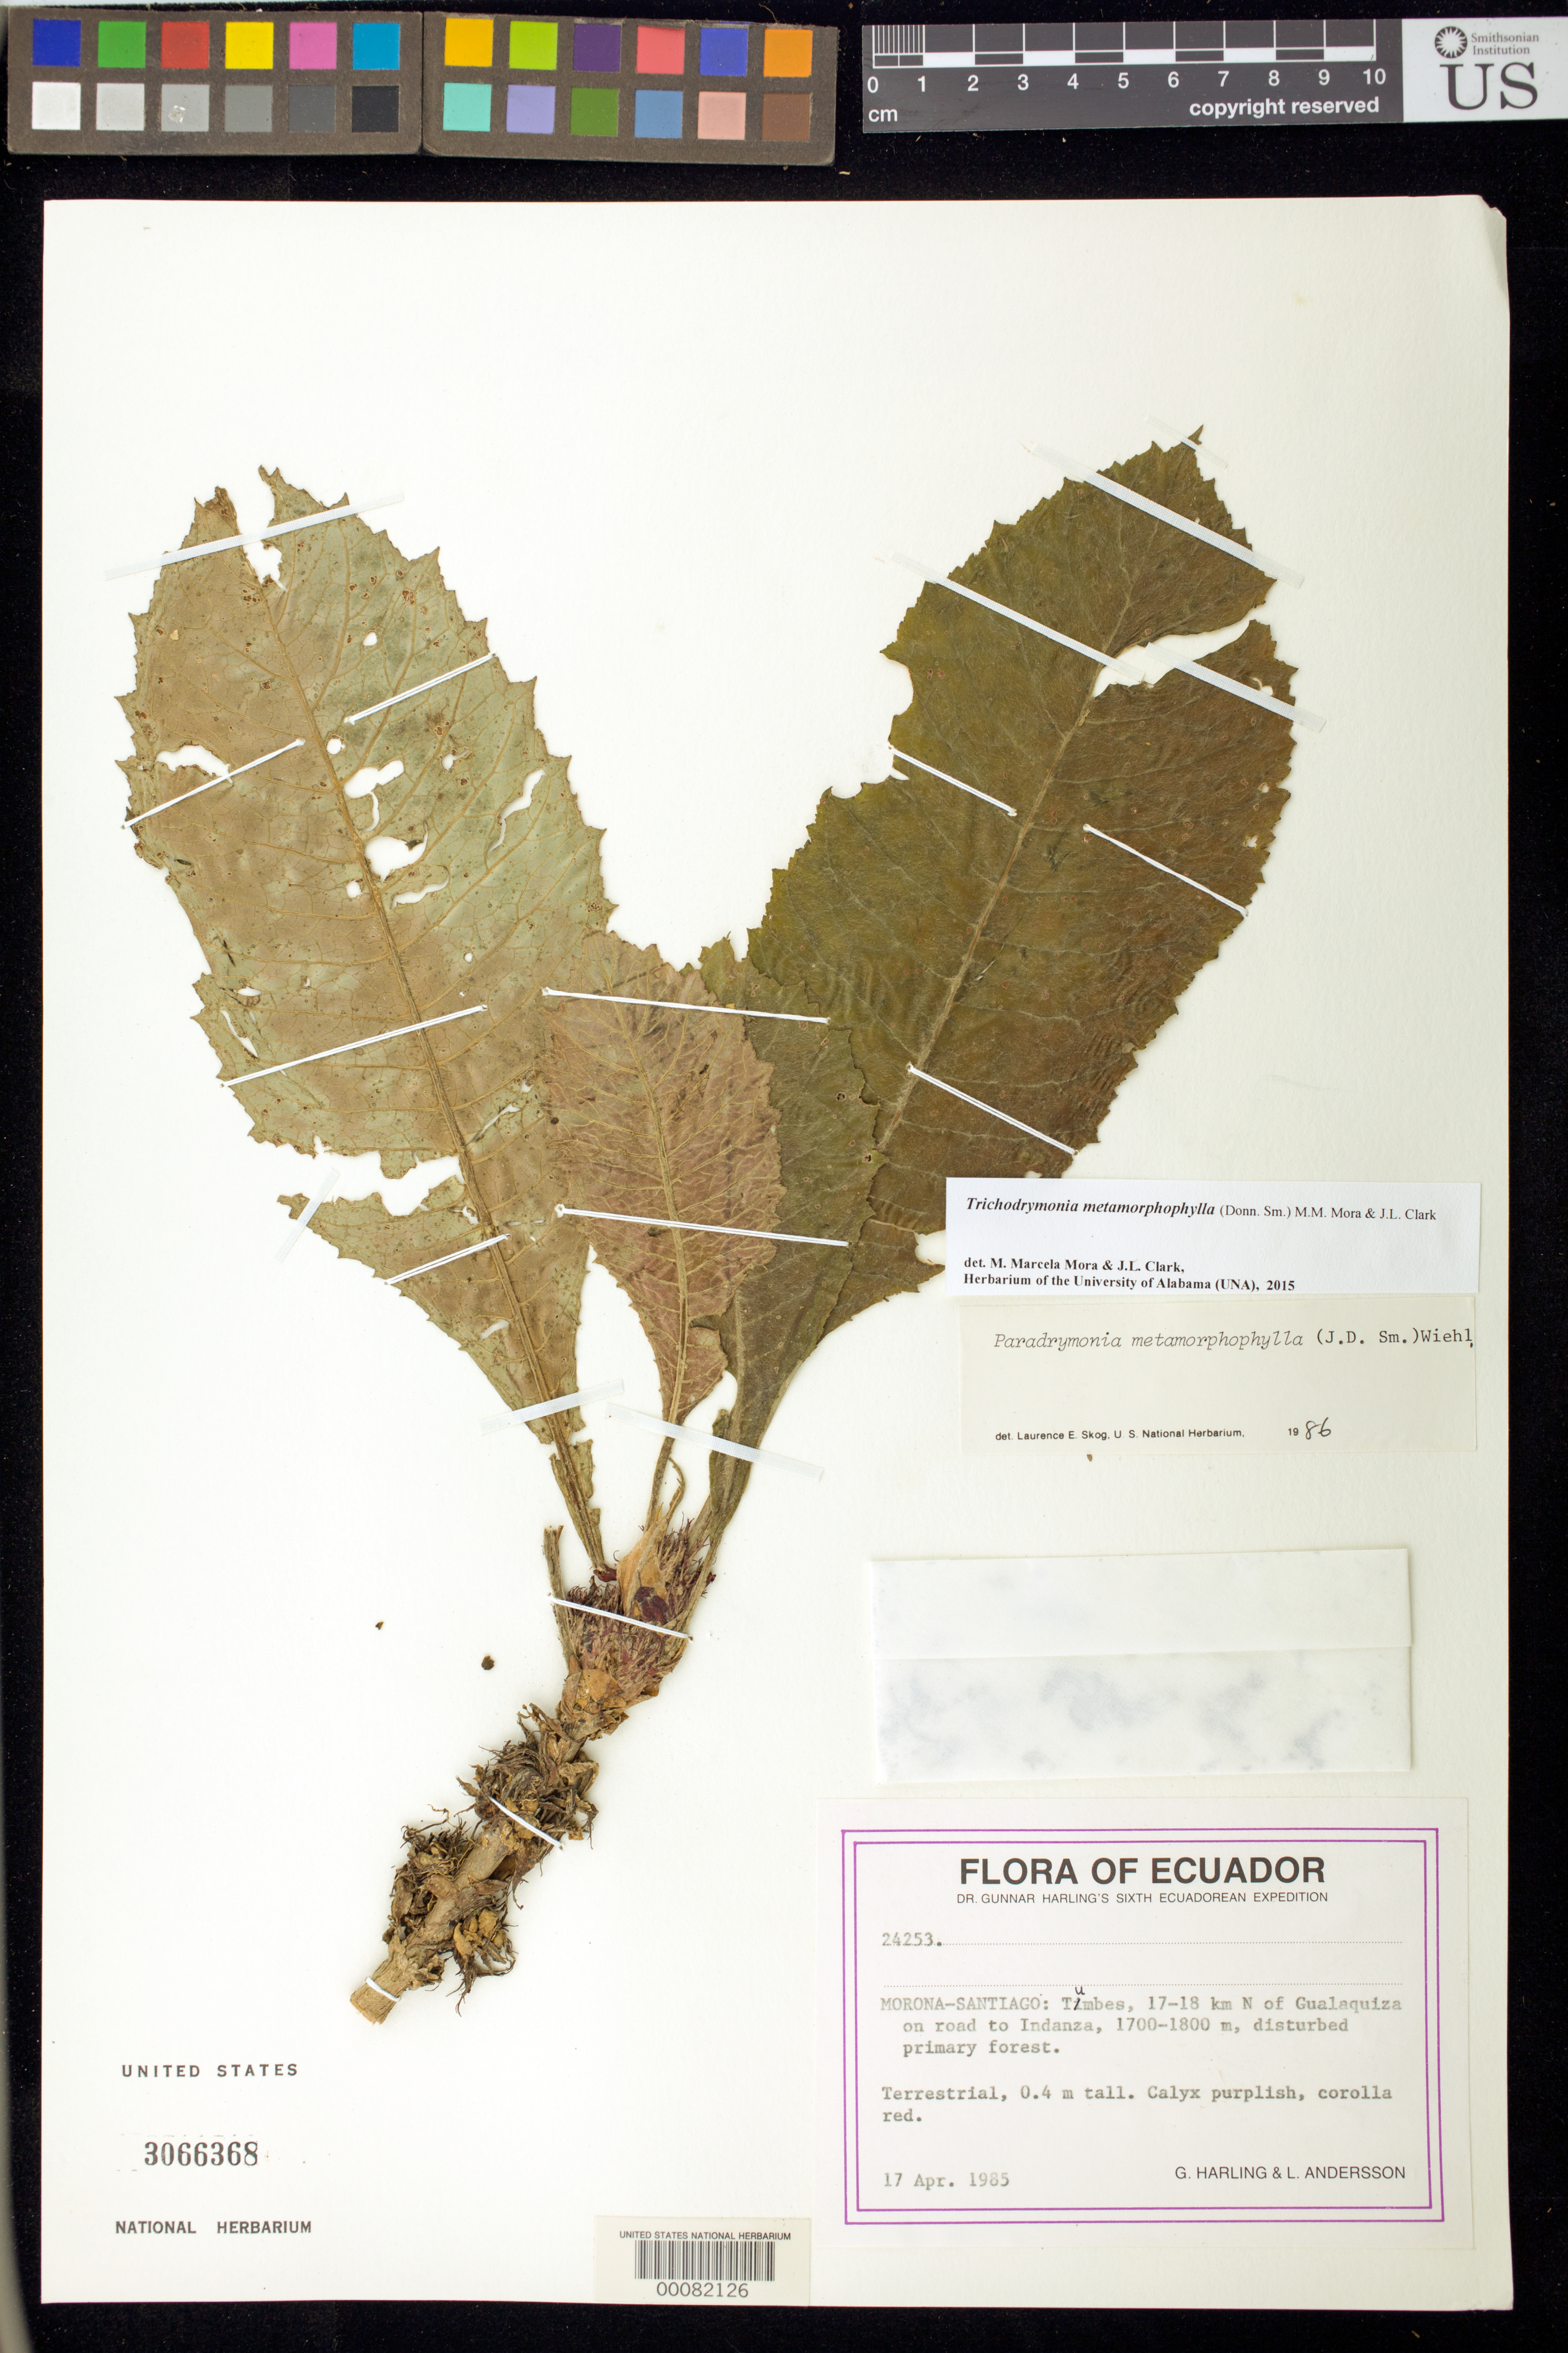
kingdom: Plantae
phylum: Tracheophyta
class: Magnoliopsida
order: Lamiales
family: Gesneriaceae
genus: Trichodrymonia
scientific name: Trichodrymonia metamorphophylla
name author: (Donn. Sm.) M.M. Mora & J.L. Clark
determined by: Mora, M. M.; Clark, J. L.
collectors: G. Harling & L. Andersson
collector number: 24253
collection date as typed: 17 Apr 1985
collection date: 1985-04-17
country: Ecuador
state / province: Morona-Santiago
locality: Tumbes, 17-18 km N of Gualaquiza on road to Indanza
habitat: Disturbed primary forest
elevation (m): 1700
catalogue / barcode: US 3066368